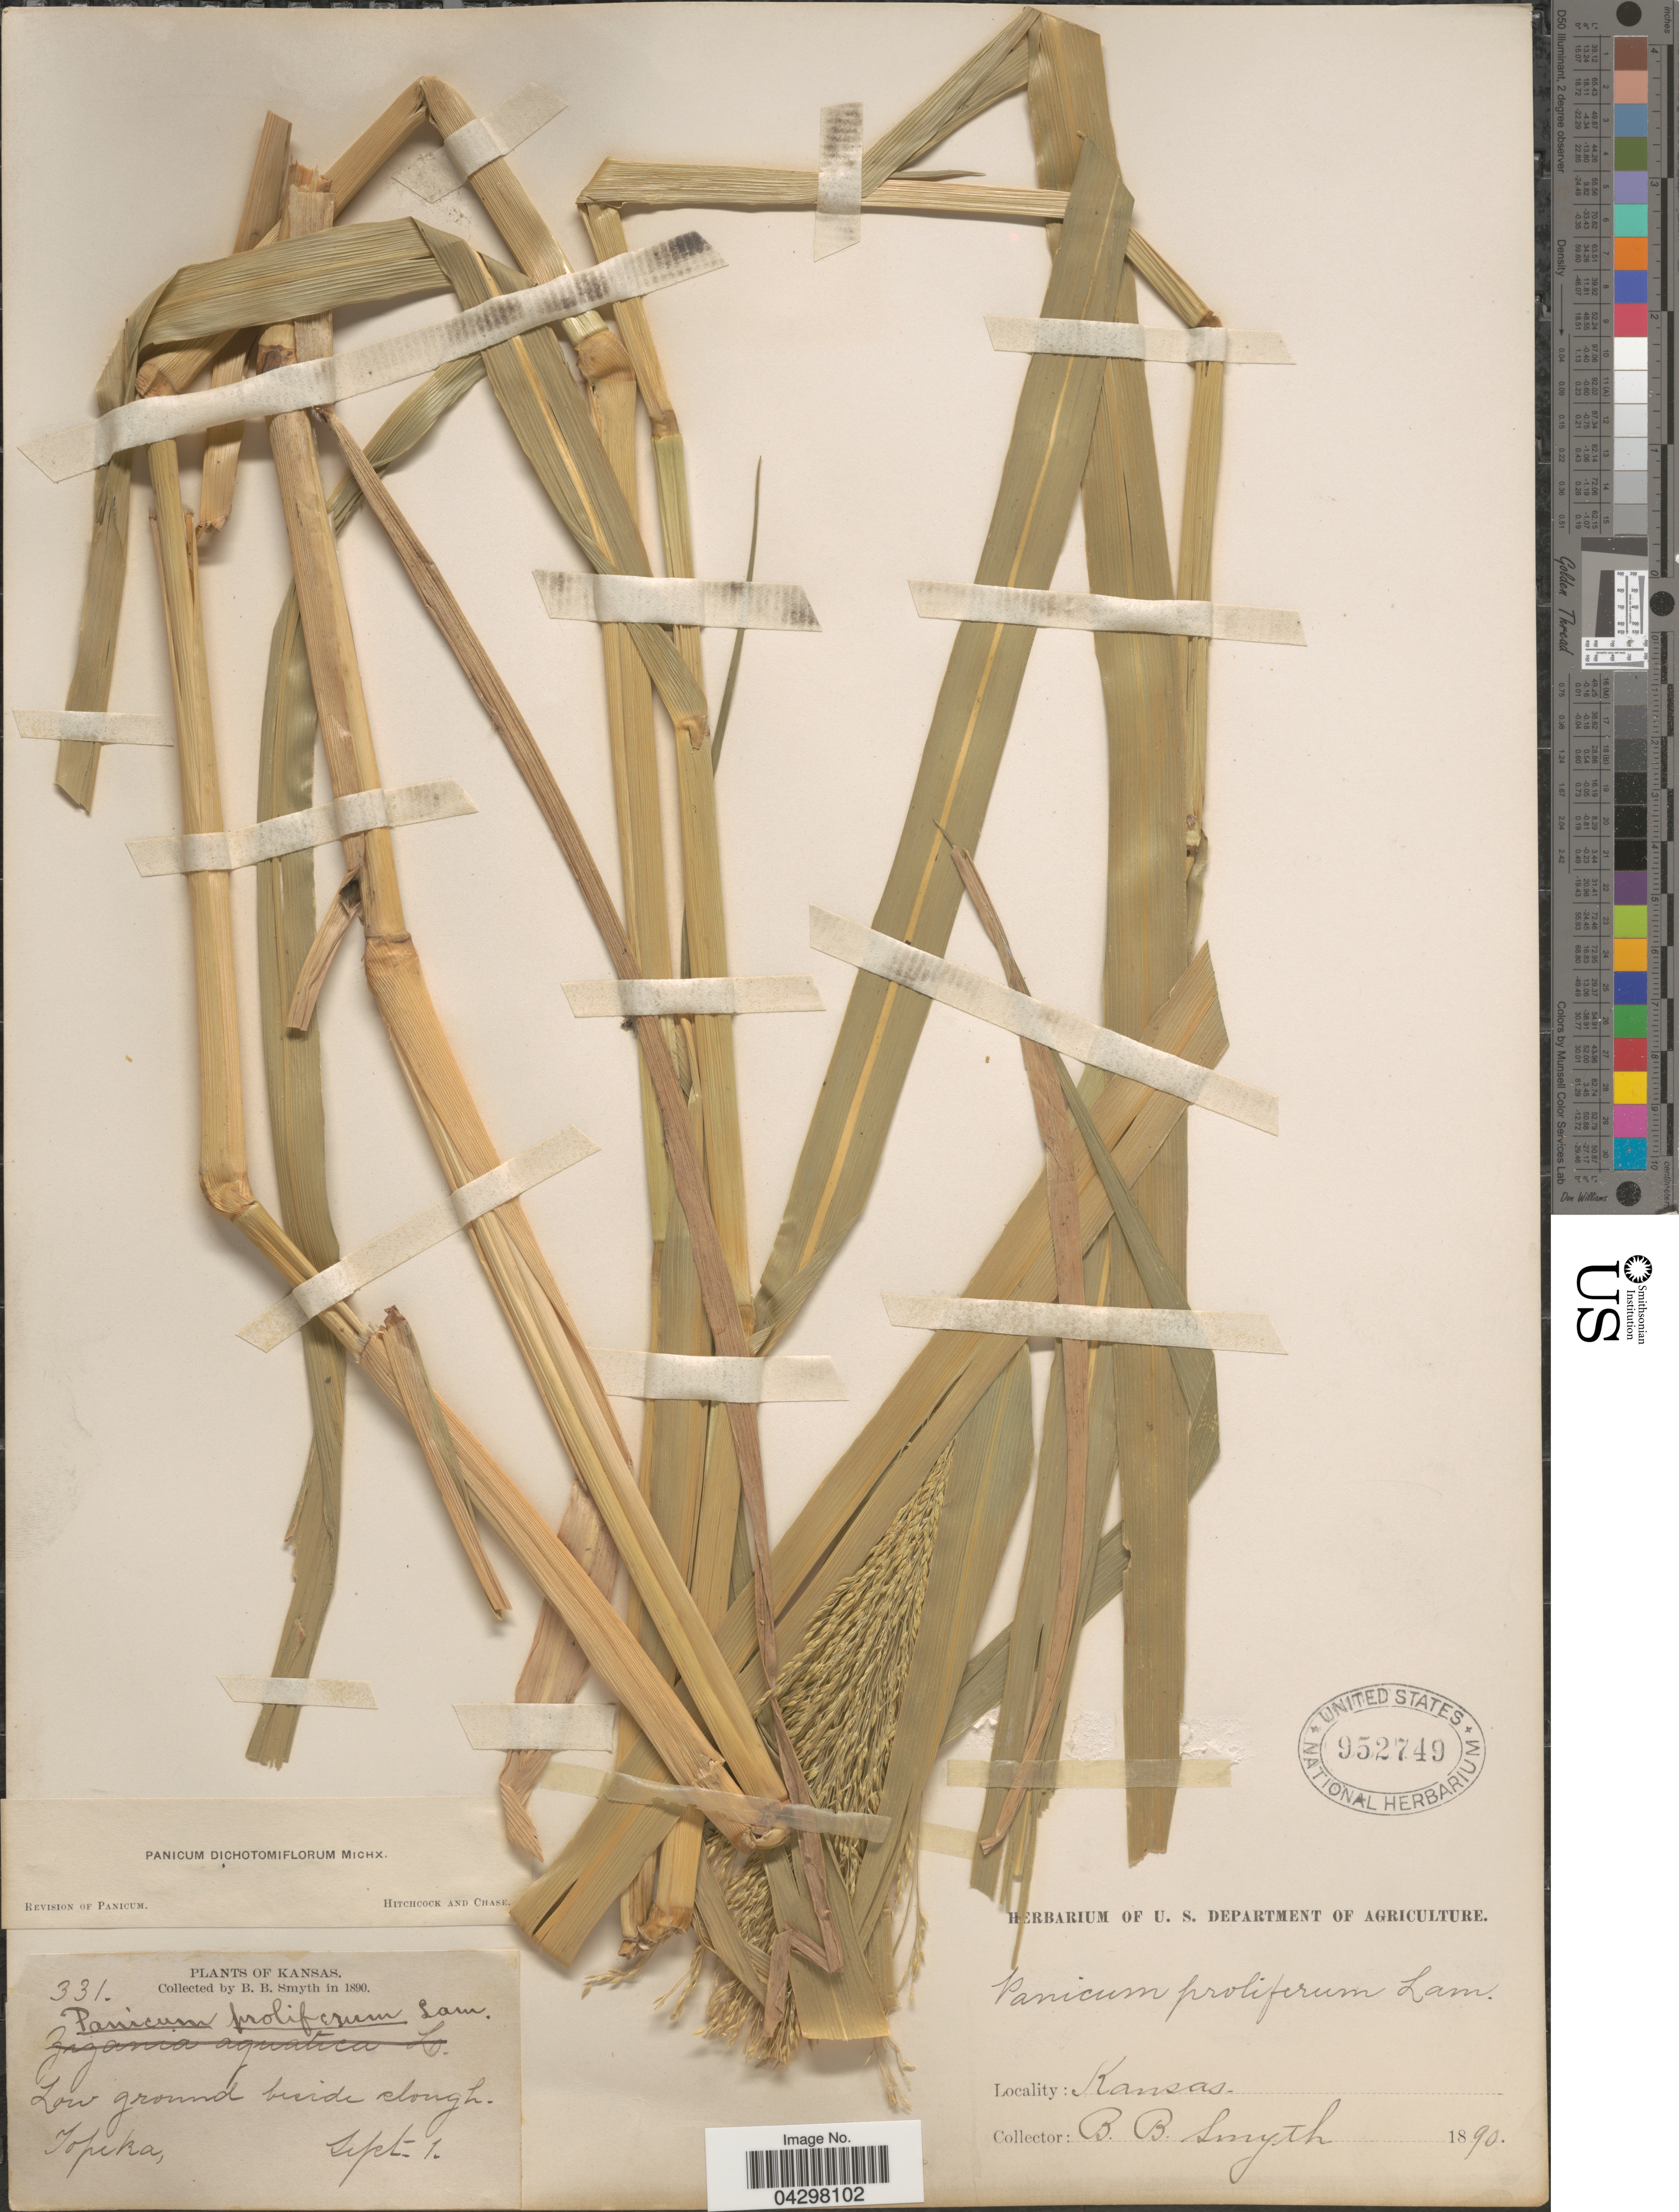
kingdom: Plantae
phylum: Tracheophyta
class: Liliopsida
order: Poales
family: Poaceae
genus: Panicum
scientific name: Panicum dichotomiflorum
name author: Michx.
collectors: B. Smyth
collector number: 331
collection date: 1890-09-01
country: United States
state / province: Kansas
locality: Topeka.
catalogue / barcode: US 952749